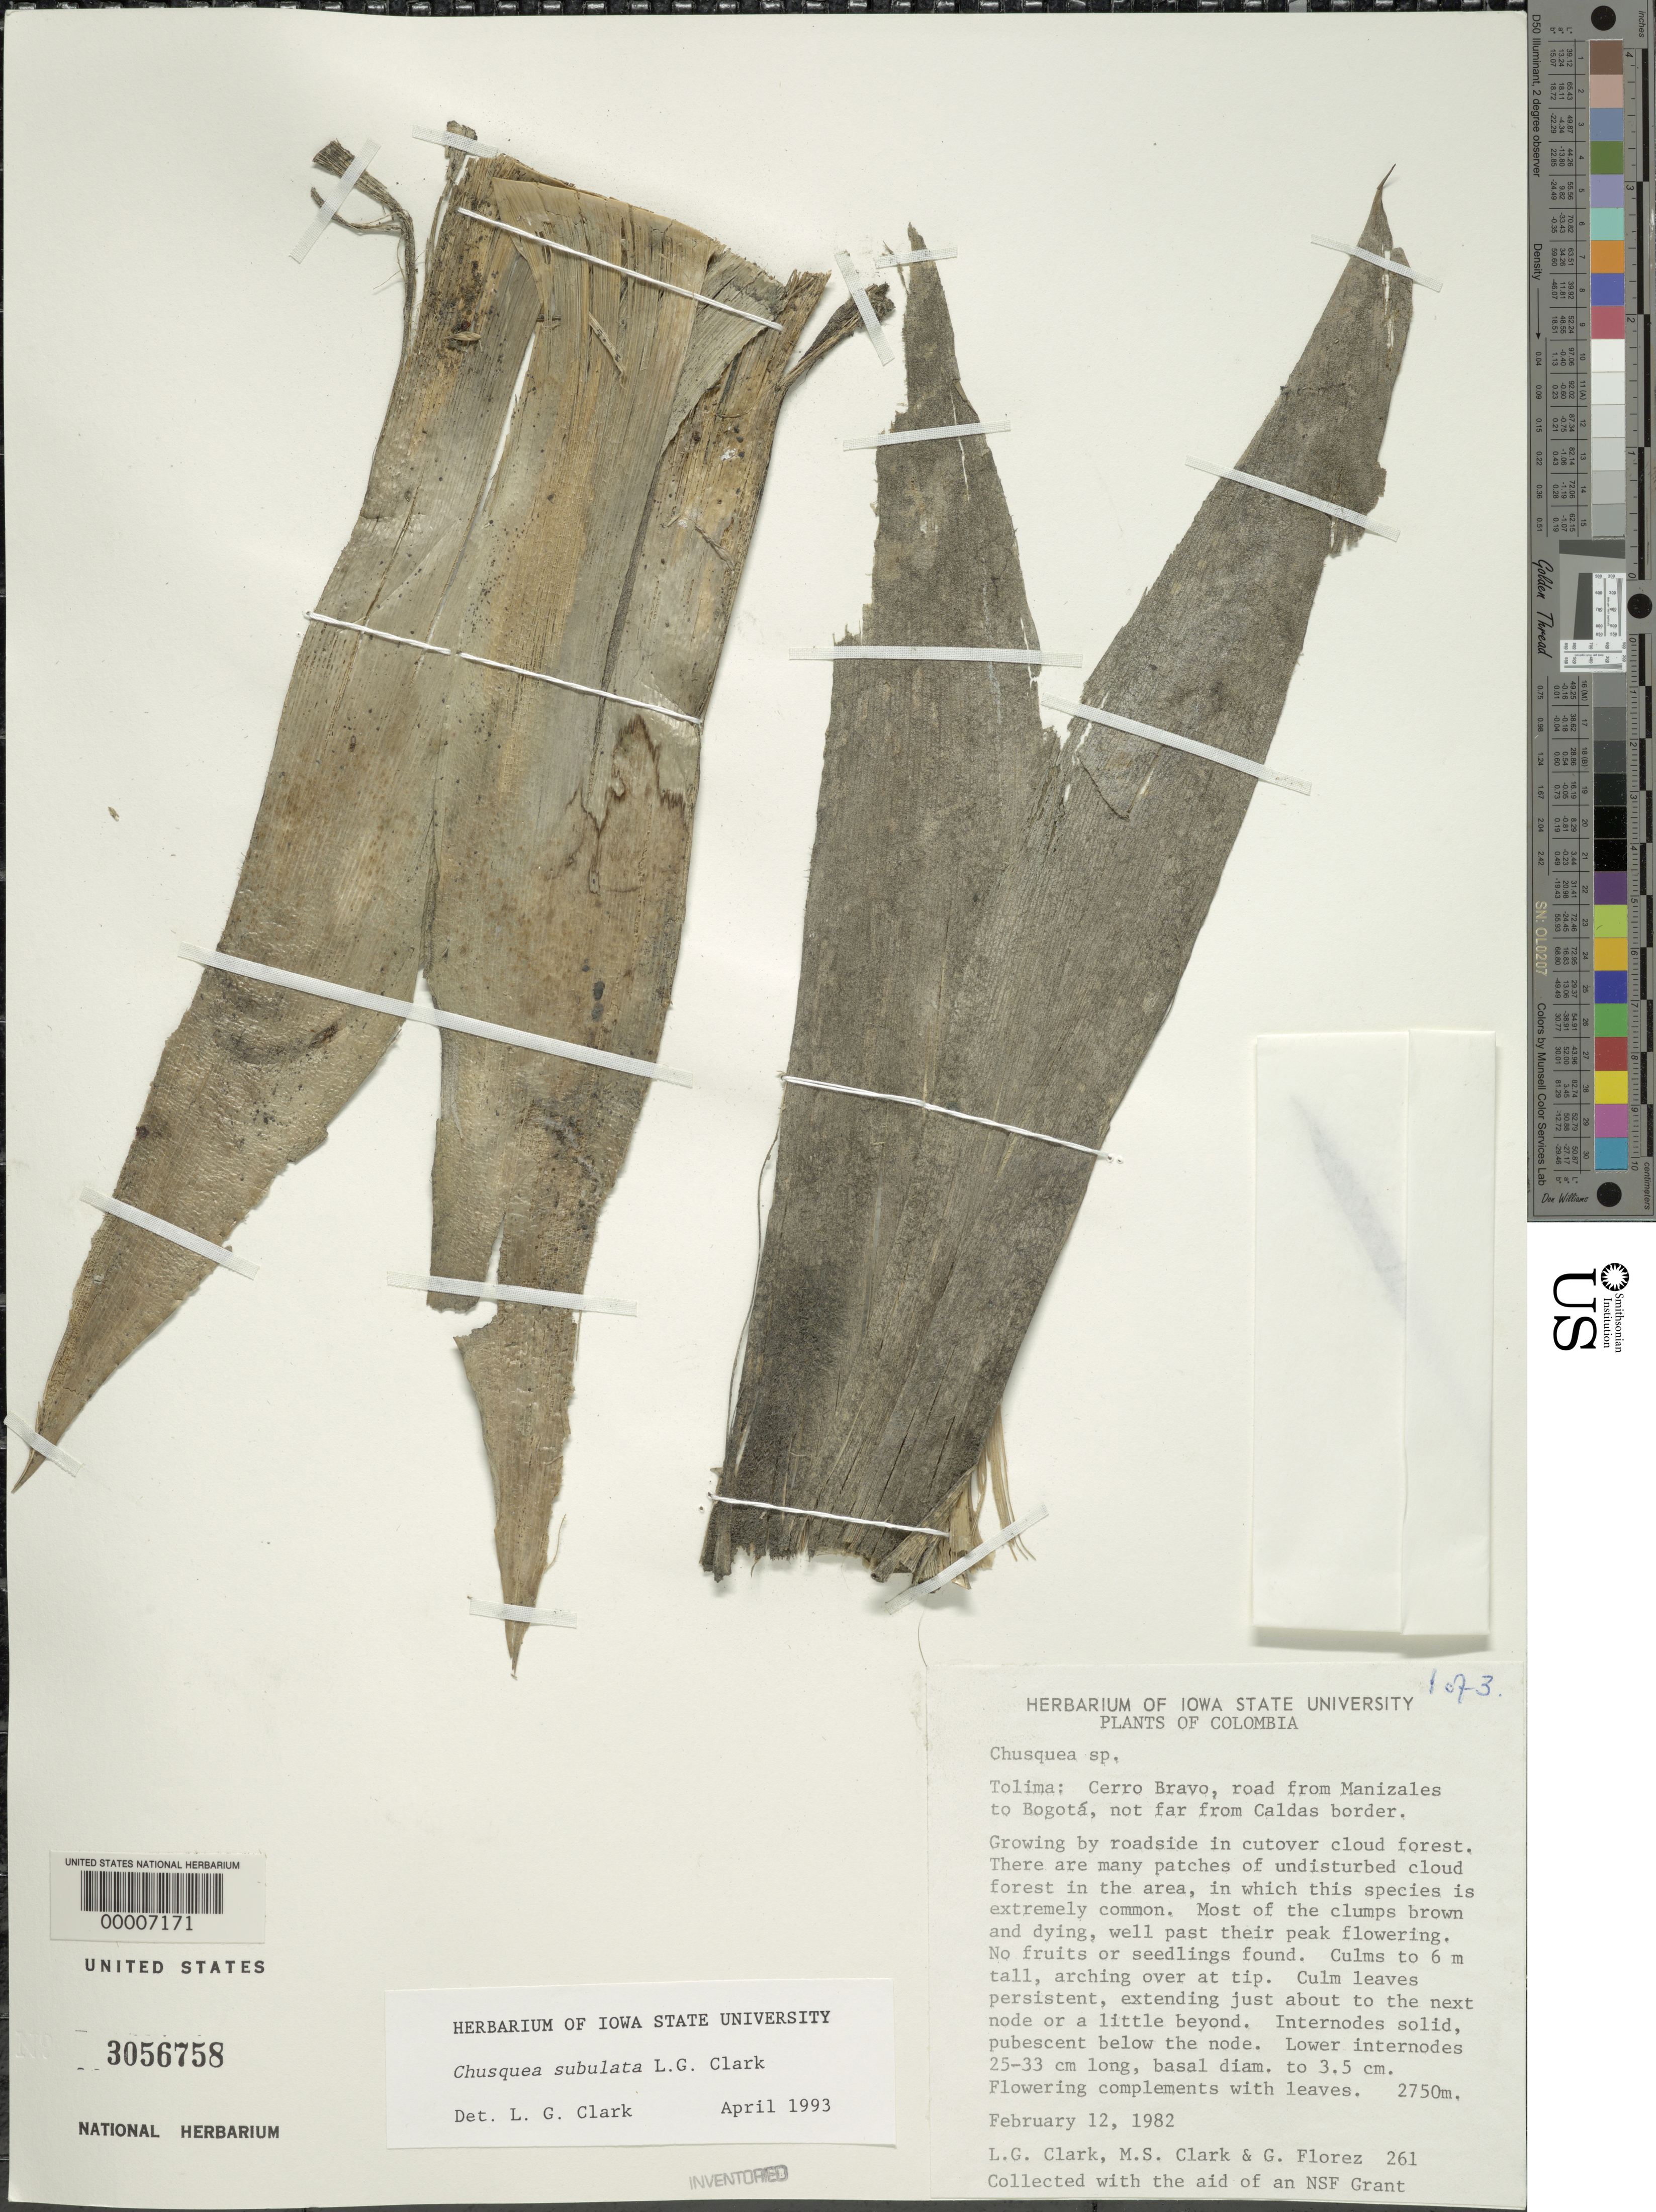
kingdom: Plantae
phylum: Tracheophyta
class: Liliopsida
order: Poales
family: Poaceae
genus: Chusquea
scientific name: Chusquea subulata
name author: L.G. Clark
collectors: L. G. Clark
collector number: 261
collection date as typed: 12 Feb 1982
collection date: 1982-02-12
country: Colombia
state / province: Tolima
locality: Cerro Bravo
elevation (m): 2750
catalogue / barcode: US 3056758